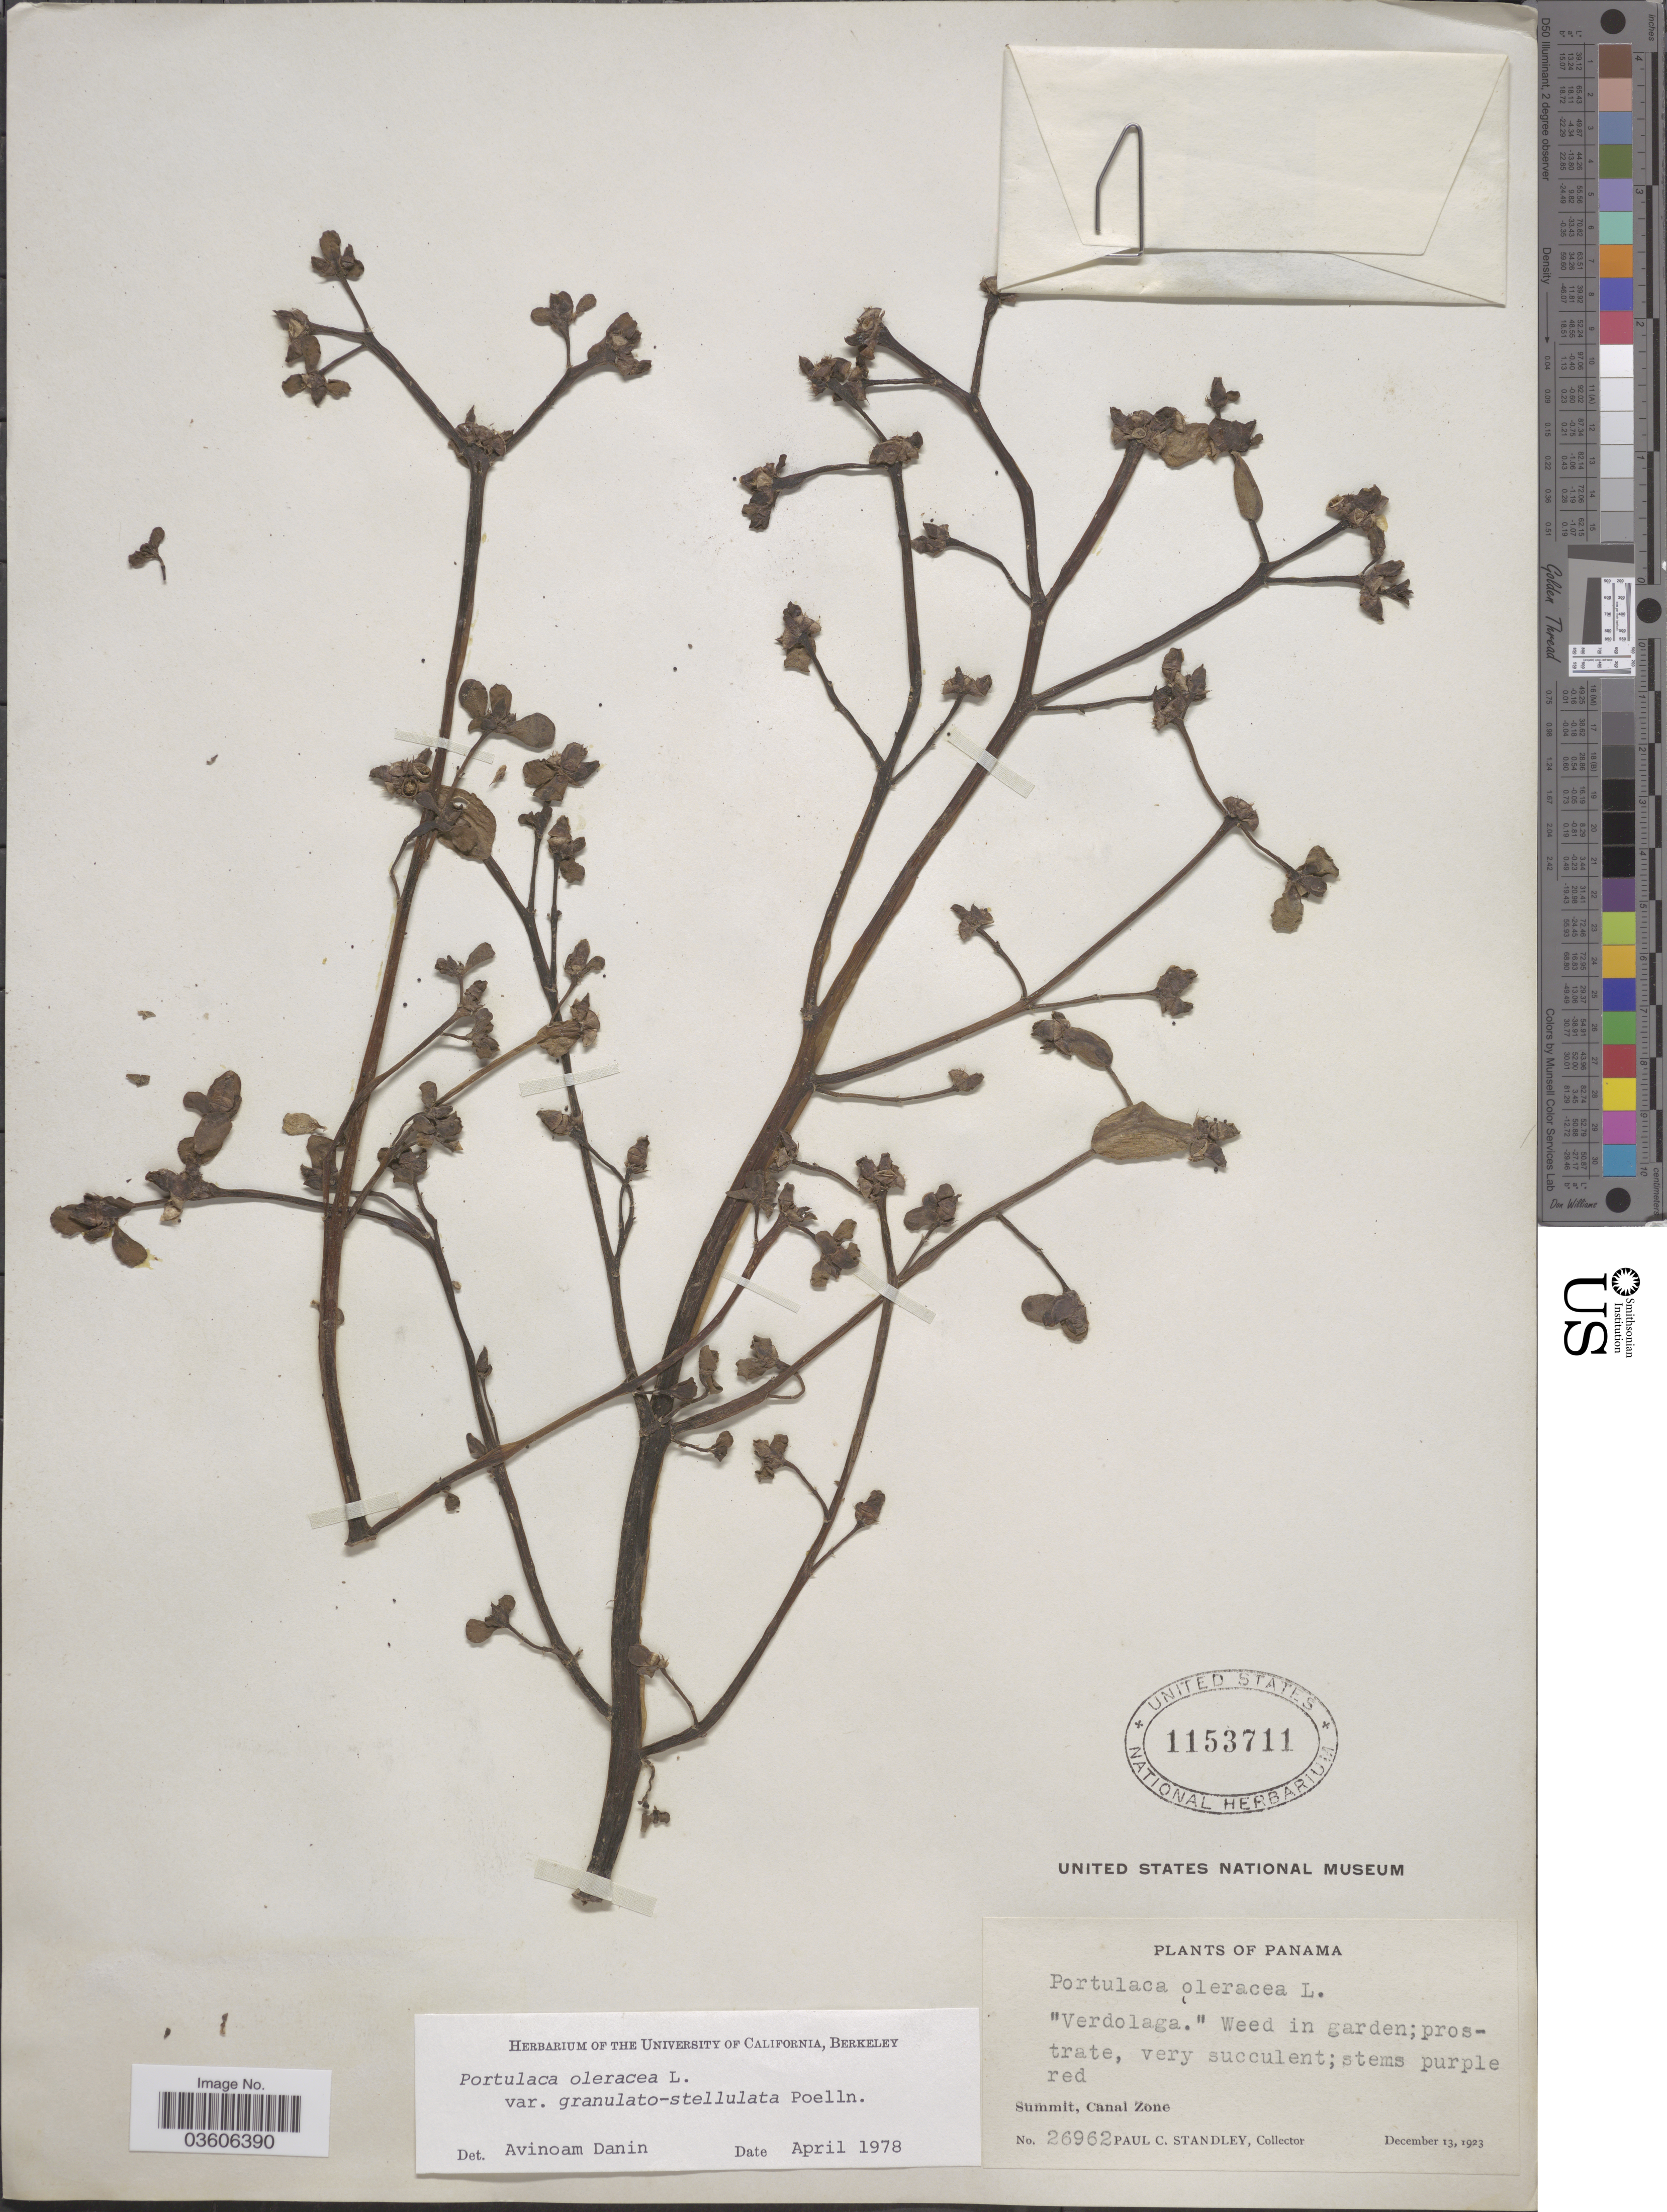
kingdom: Plantae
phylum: Tracheophyta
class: Magnoliopsida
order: Caryophyllales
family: Portulacaceae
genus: Portulaca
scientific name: Portulaca oleracea var. granulatostellulata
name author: Poelln.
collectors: P. C. Standley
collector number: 26962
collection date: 1923-12-13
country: Panama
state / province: Colón / Panamá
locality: Summit, Canal Zone.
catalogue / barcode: US 1153711